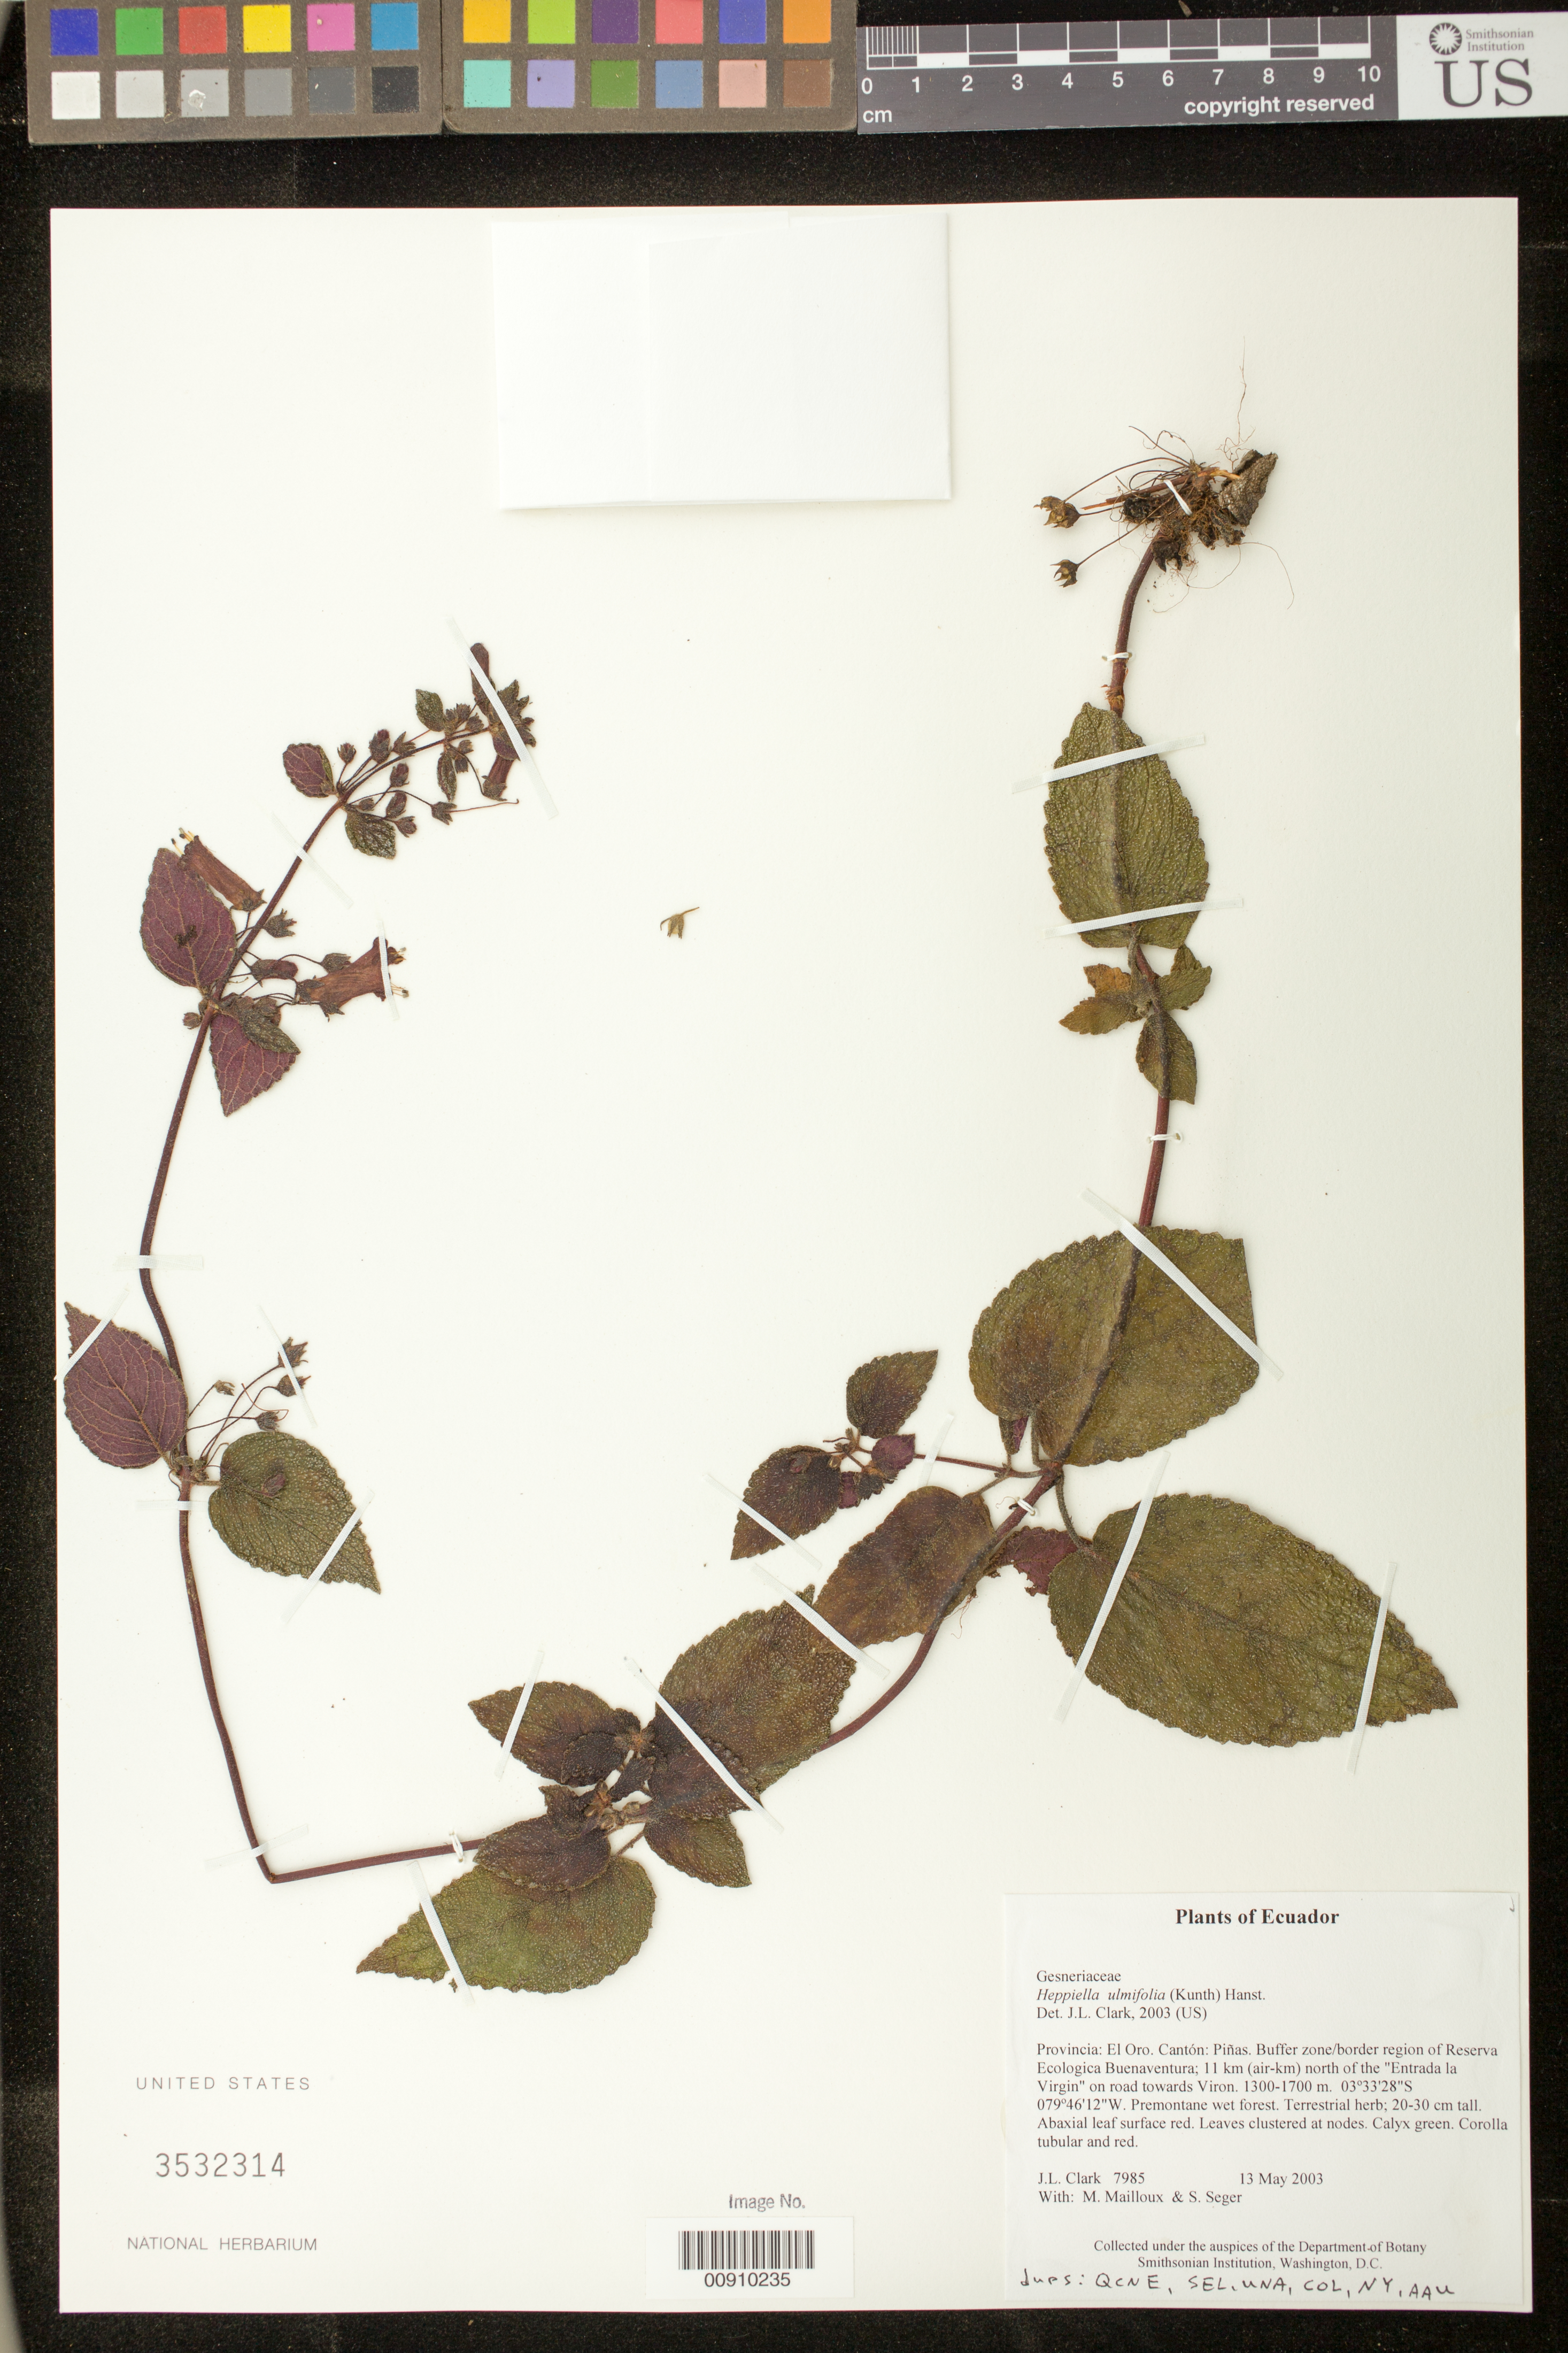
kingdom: Plantae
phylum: Tracheophyta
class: Magnoliopsida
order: Lamiales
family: Gesneriaceae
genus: Heppiella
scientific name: Heppiella ulmifolia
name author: (Kunth) Hanst.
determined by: Clark, J. L., (SEL), The Marie Selby Botanical Garden (UNITED STATES)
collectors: J. L. Clark, M. Mailloux & S. Seger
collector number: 7985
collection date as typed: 13 May 2003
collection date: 2003-05-13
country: Ecuador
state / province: El Oro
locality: Piñas. Buffer zone/border region of Reserva Ecologica Buenaventura; 11 km (air-km) north of the "Entrada la Virgin" on road towards Viron.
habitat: Premontane wet forest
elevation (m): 1300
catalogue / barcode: US 3532314